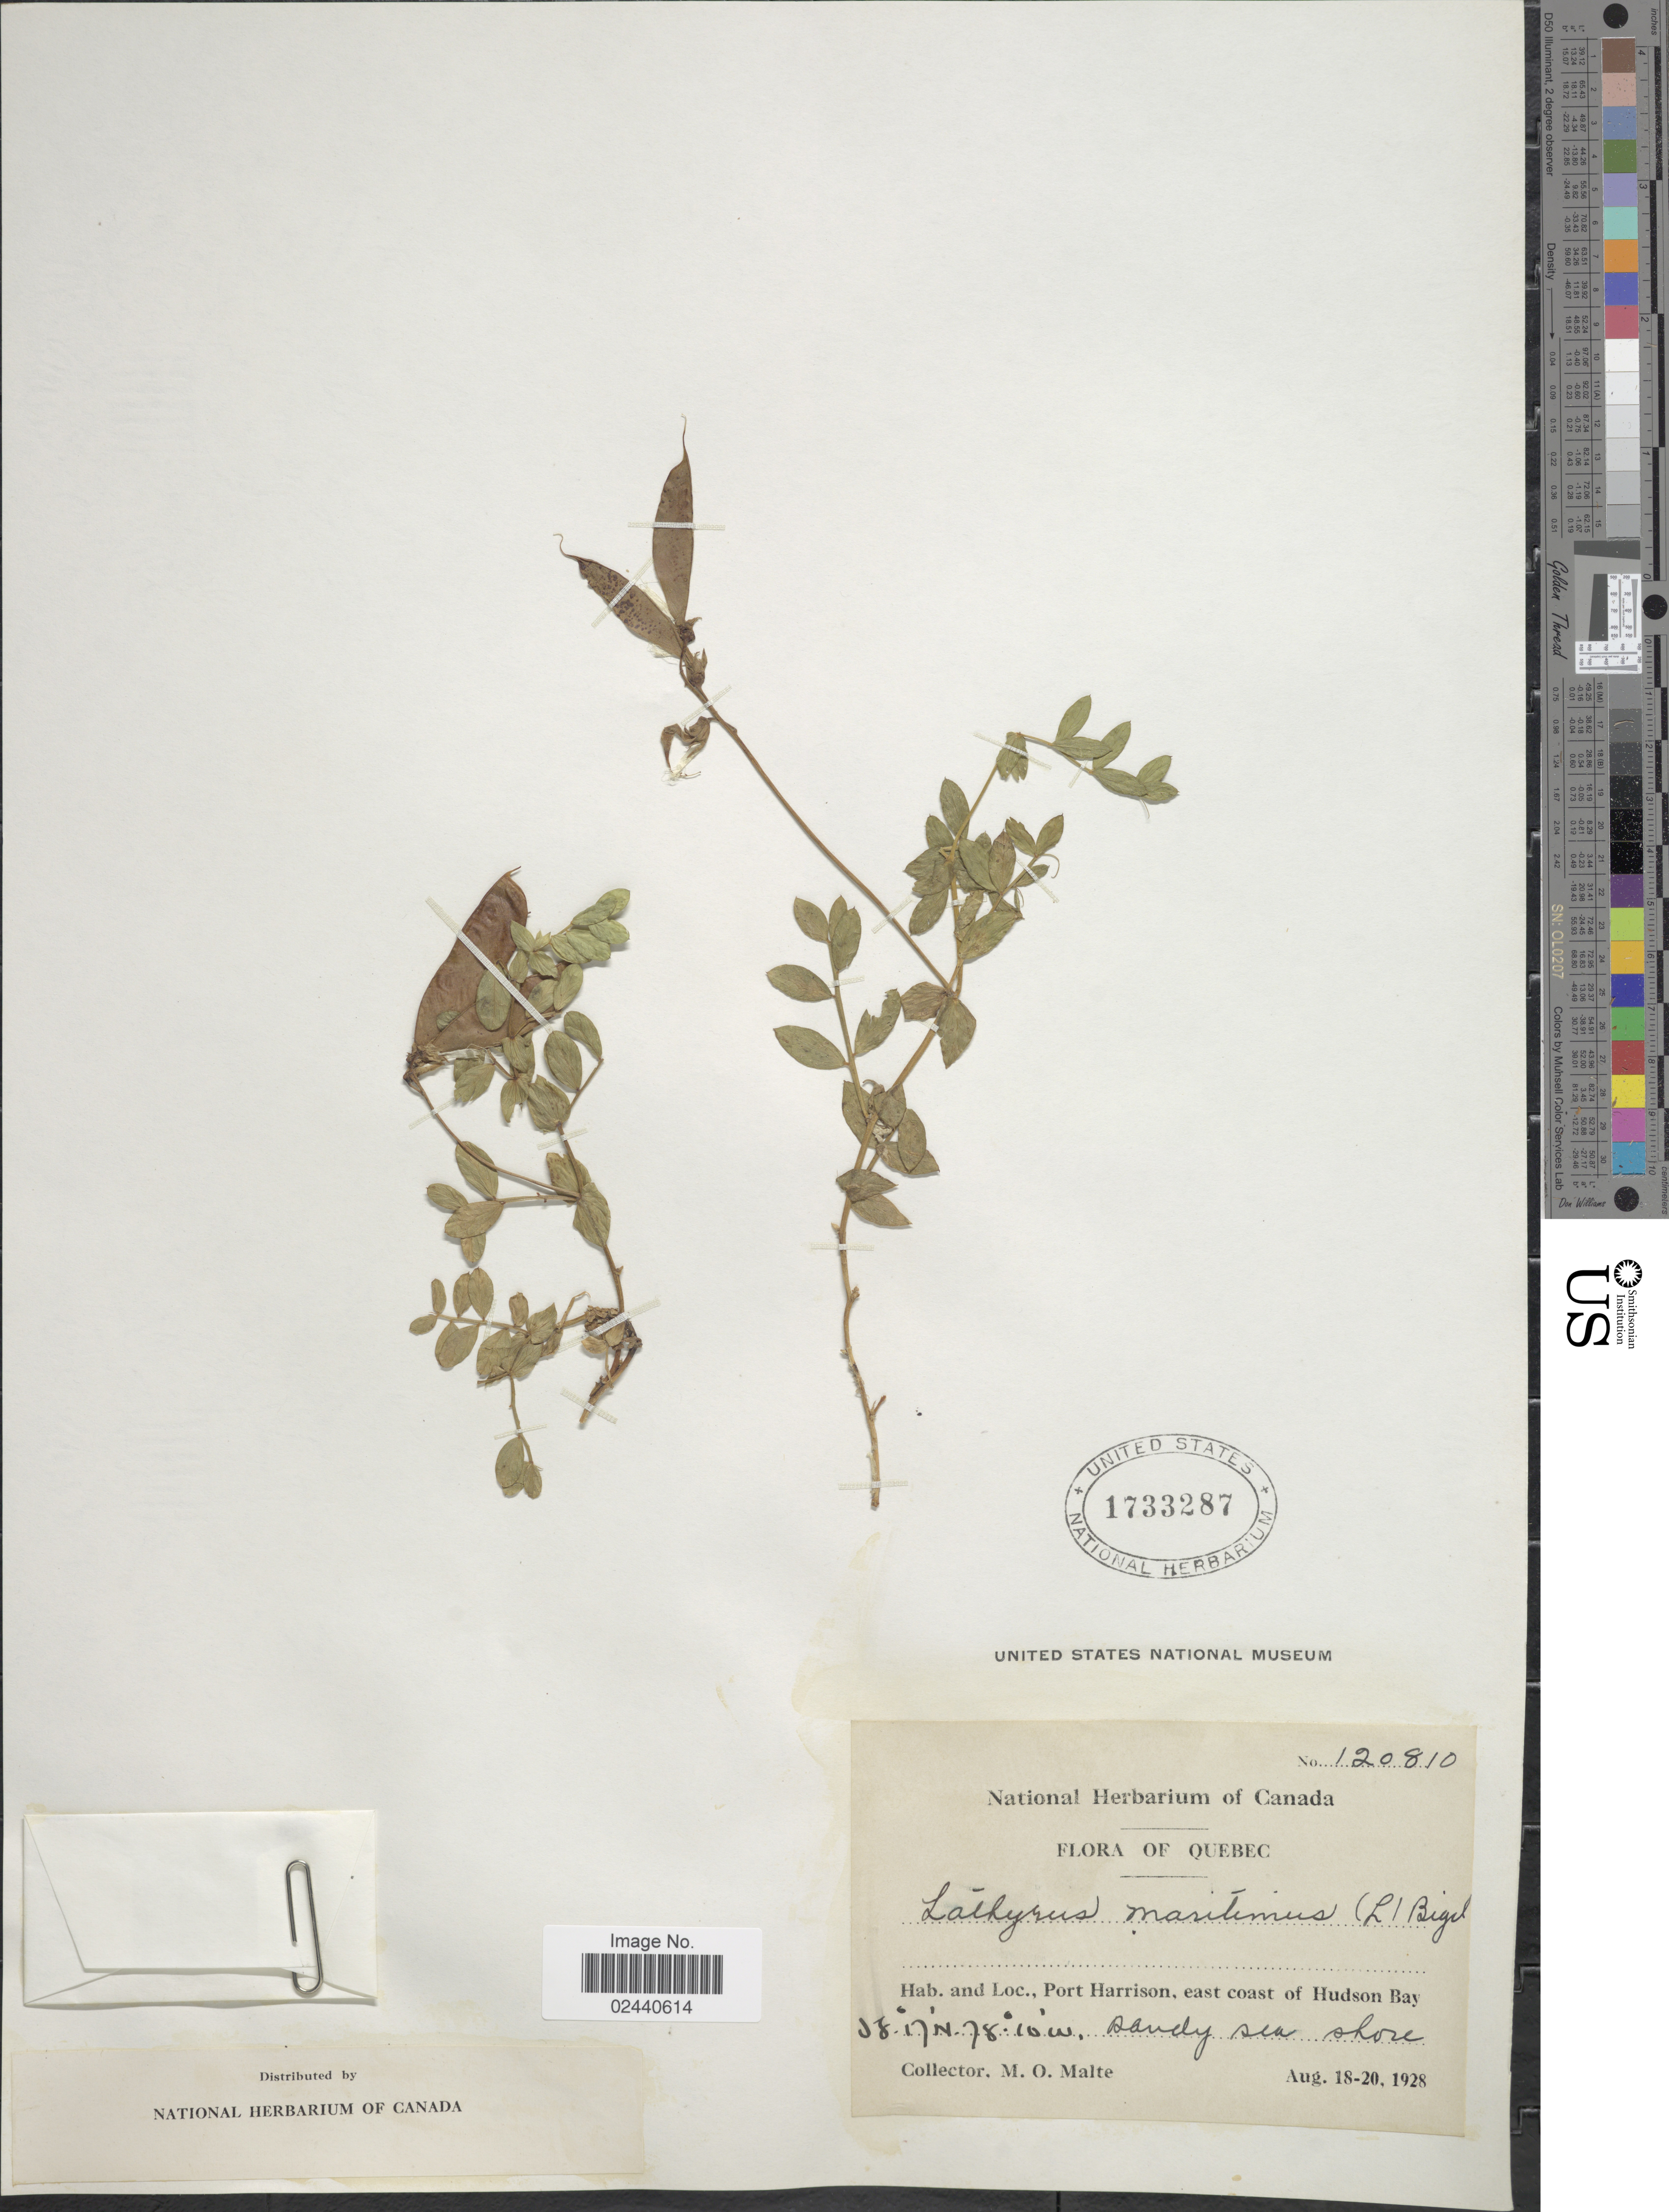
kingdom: Plantae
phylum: Tracheophyta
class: Magnoliopsida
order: Fabales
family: Fabaceae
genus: Lathyrus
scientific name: Lathyrus japonicus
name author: Willd.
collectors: M. O. Malte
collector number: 120810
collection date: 1928-08-18/1928-08-20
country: Canada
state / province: Quebec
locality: Port Harrison, east coast of Hudson Bay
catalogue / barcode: US 1733287